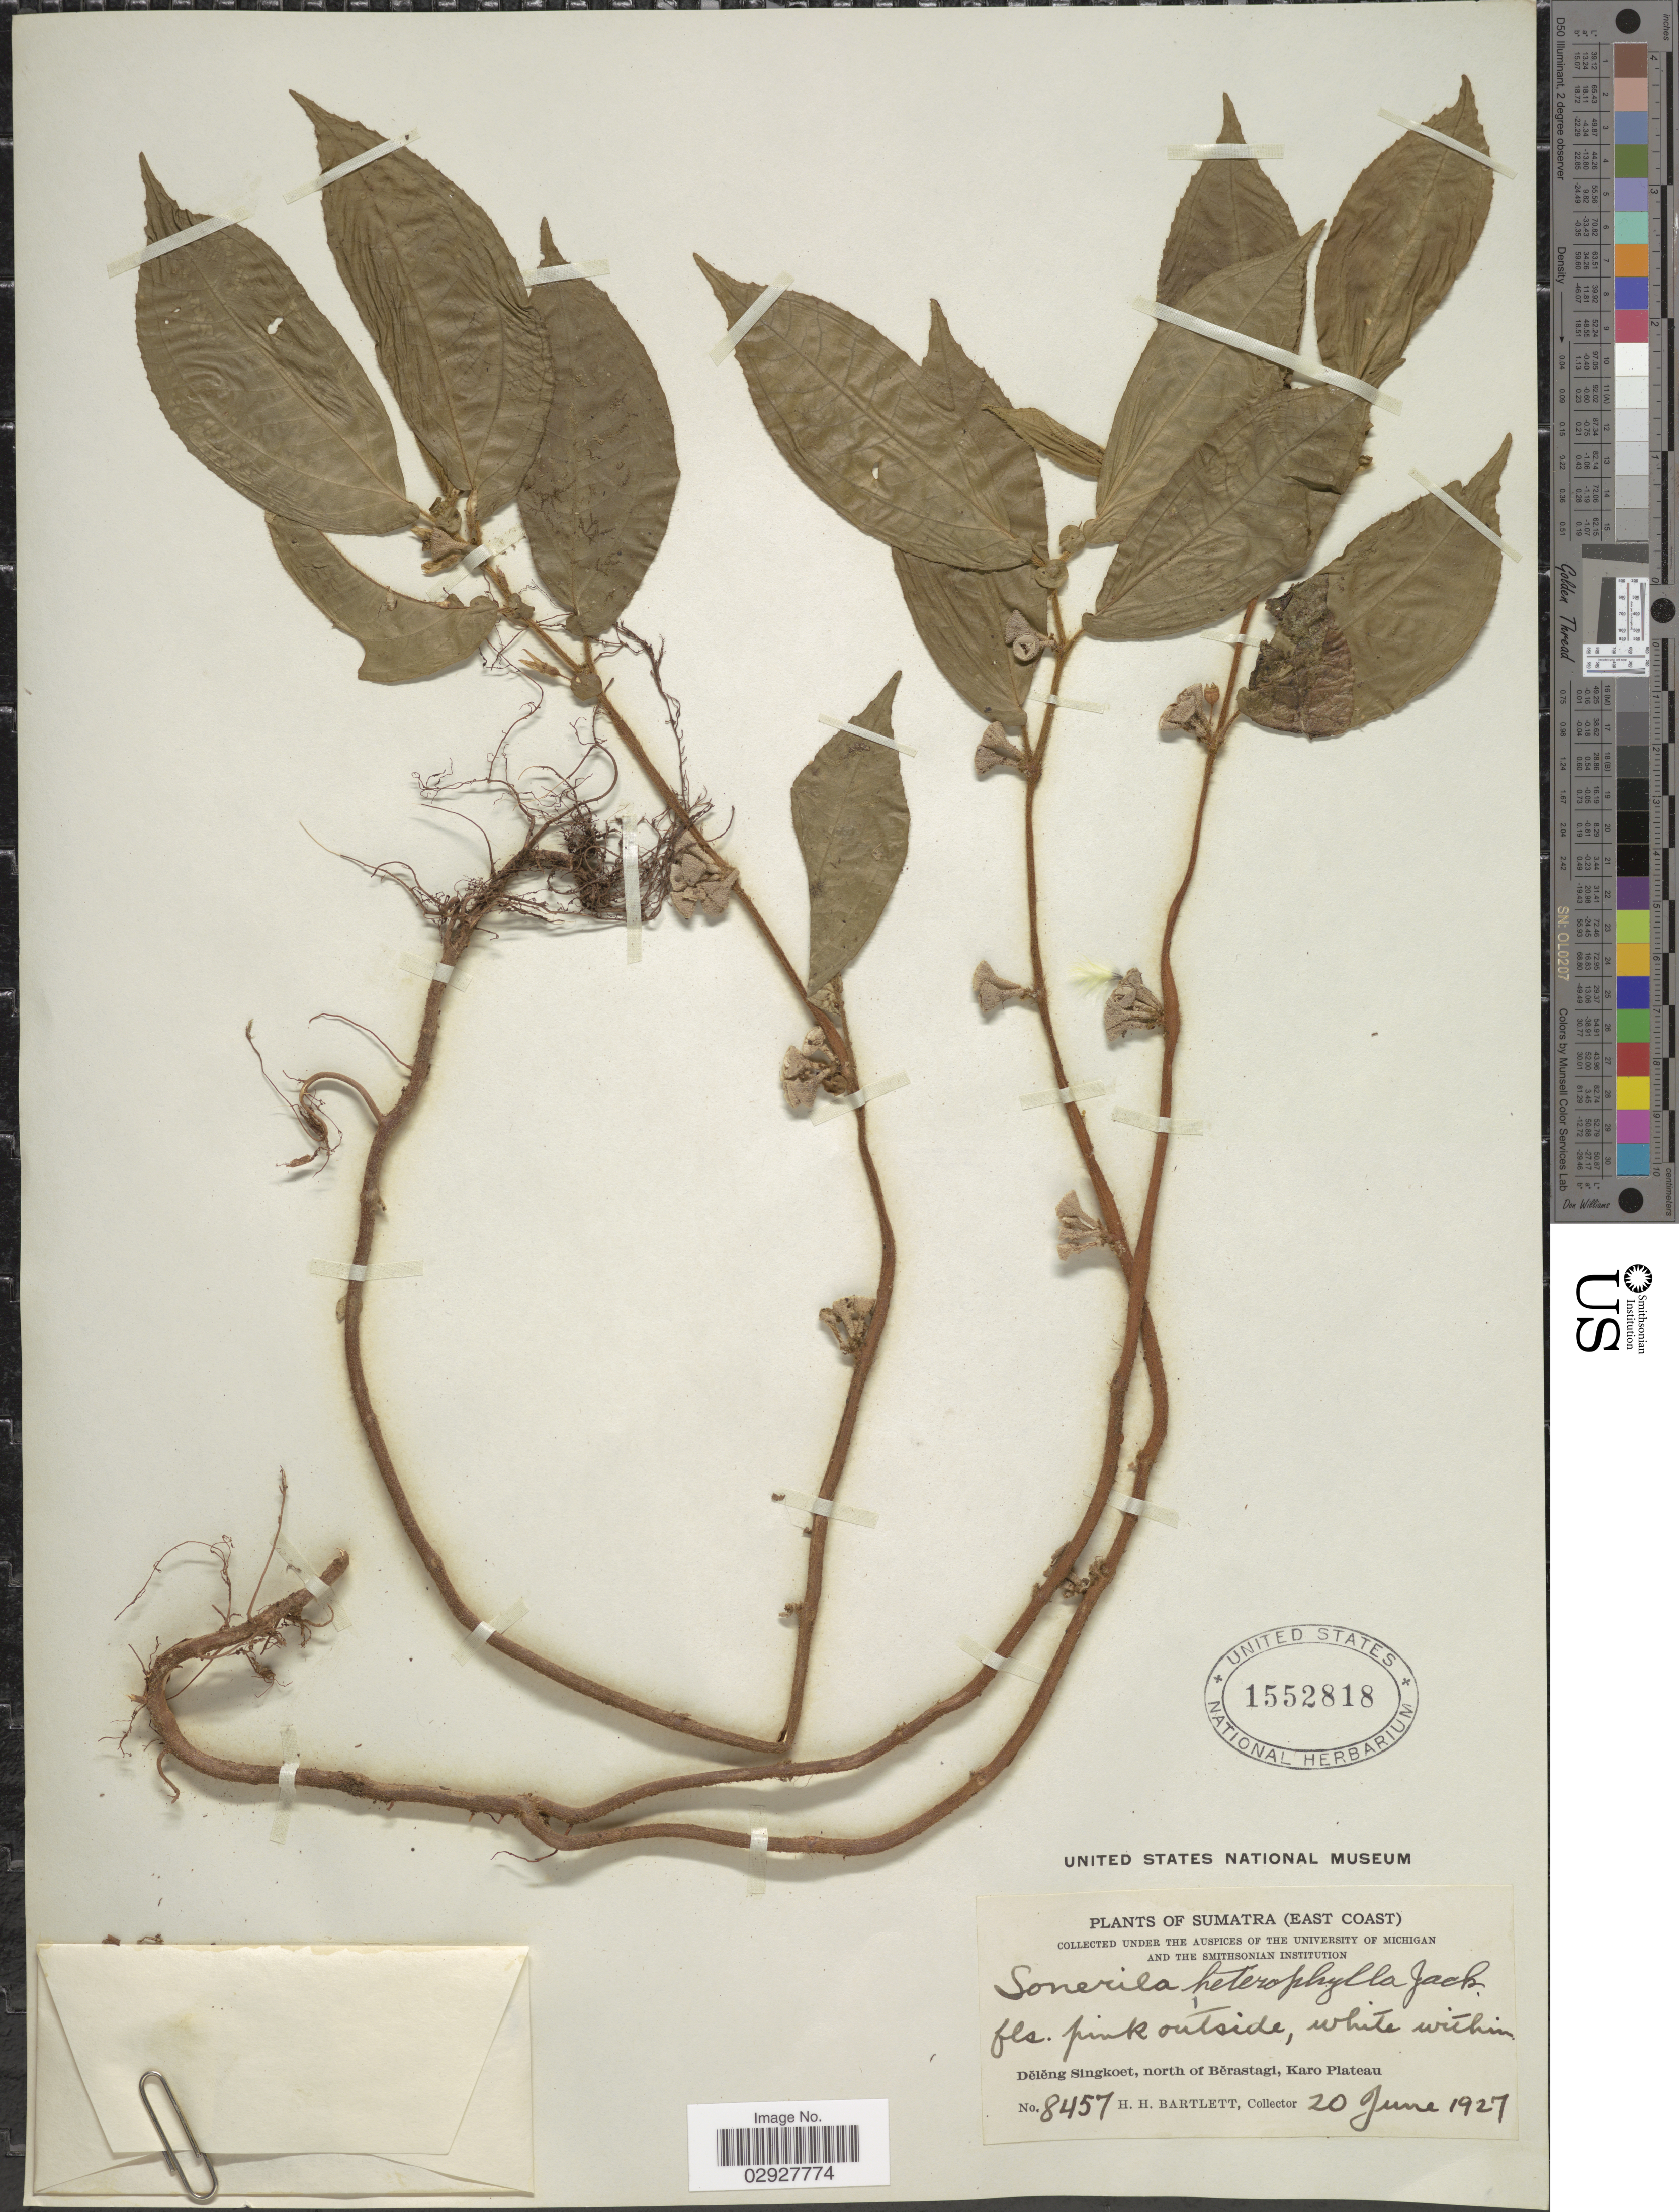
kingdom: Plantae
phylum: Tracheophyta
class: Magnoliopsida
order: Myrtales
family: Melastomataceae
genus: Sonerila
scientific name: Sonerila heterophylla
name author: Jack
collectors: H. H. Bartlett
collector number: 8457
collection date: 1927-06-20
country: Indonesia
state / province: Sumatra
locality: (East Coast). Deleng Singkoet, north of Berastagi, Karo Plateau.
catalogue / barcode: US 1552818